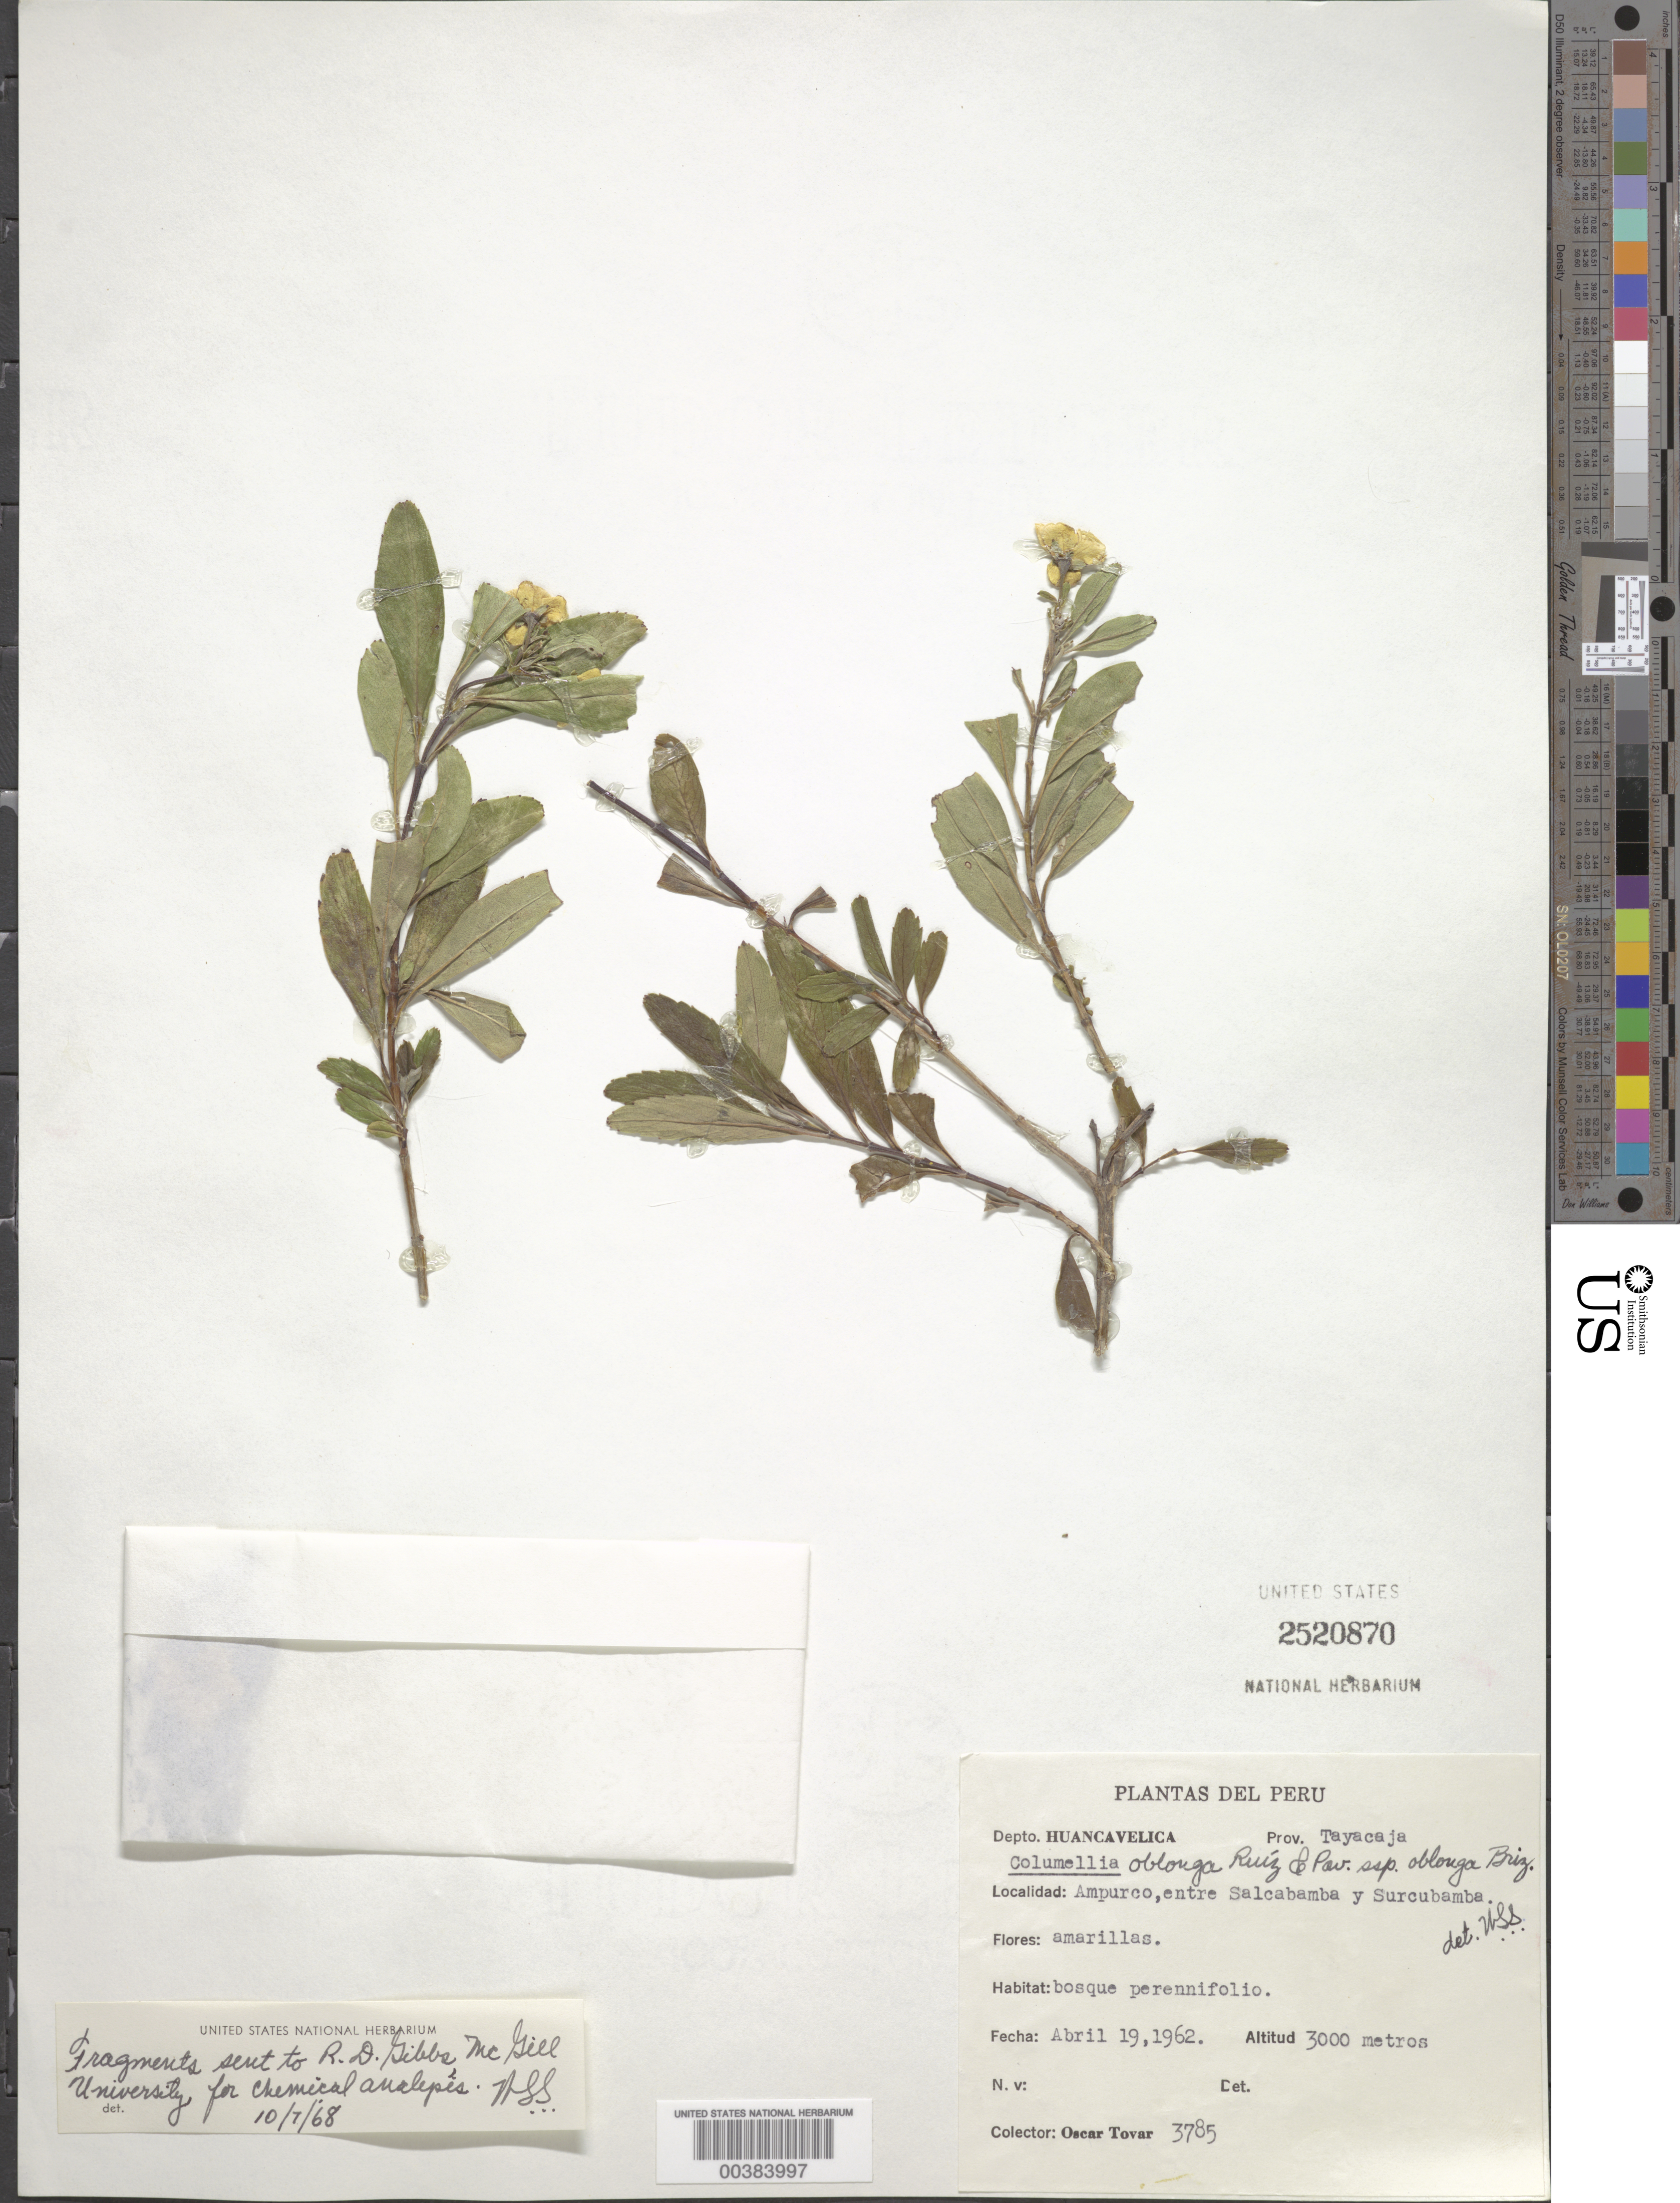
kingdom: Plantae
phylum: Tracheophyta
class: Magnoliopsida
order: Bruniales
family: Columelliaceae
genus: Columellia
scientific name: Columellia oblonga subsp. oblonga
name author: Ruiz & Pav.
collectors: Ó. Tovar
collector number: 3785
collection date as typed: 19 Apr 1962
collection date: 1962-04-19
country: Peru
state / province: Huancavelica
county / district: Tayacaja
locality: Ampurco, between Salcabamba and Surcubamba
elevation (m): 3000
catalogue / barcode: US 2520870